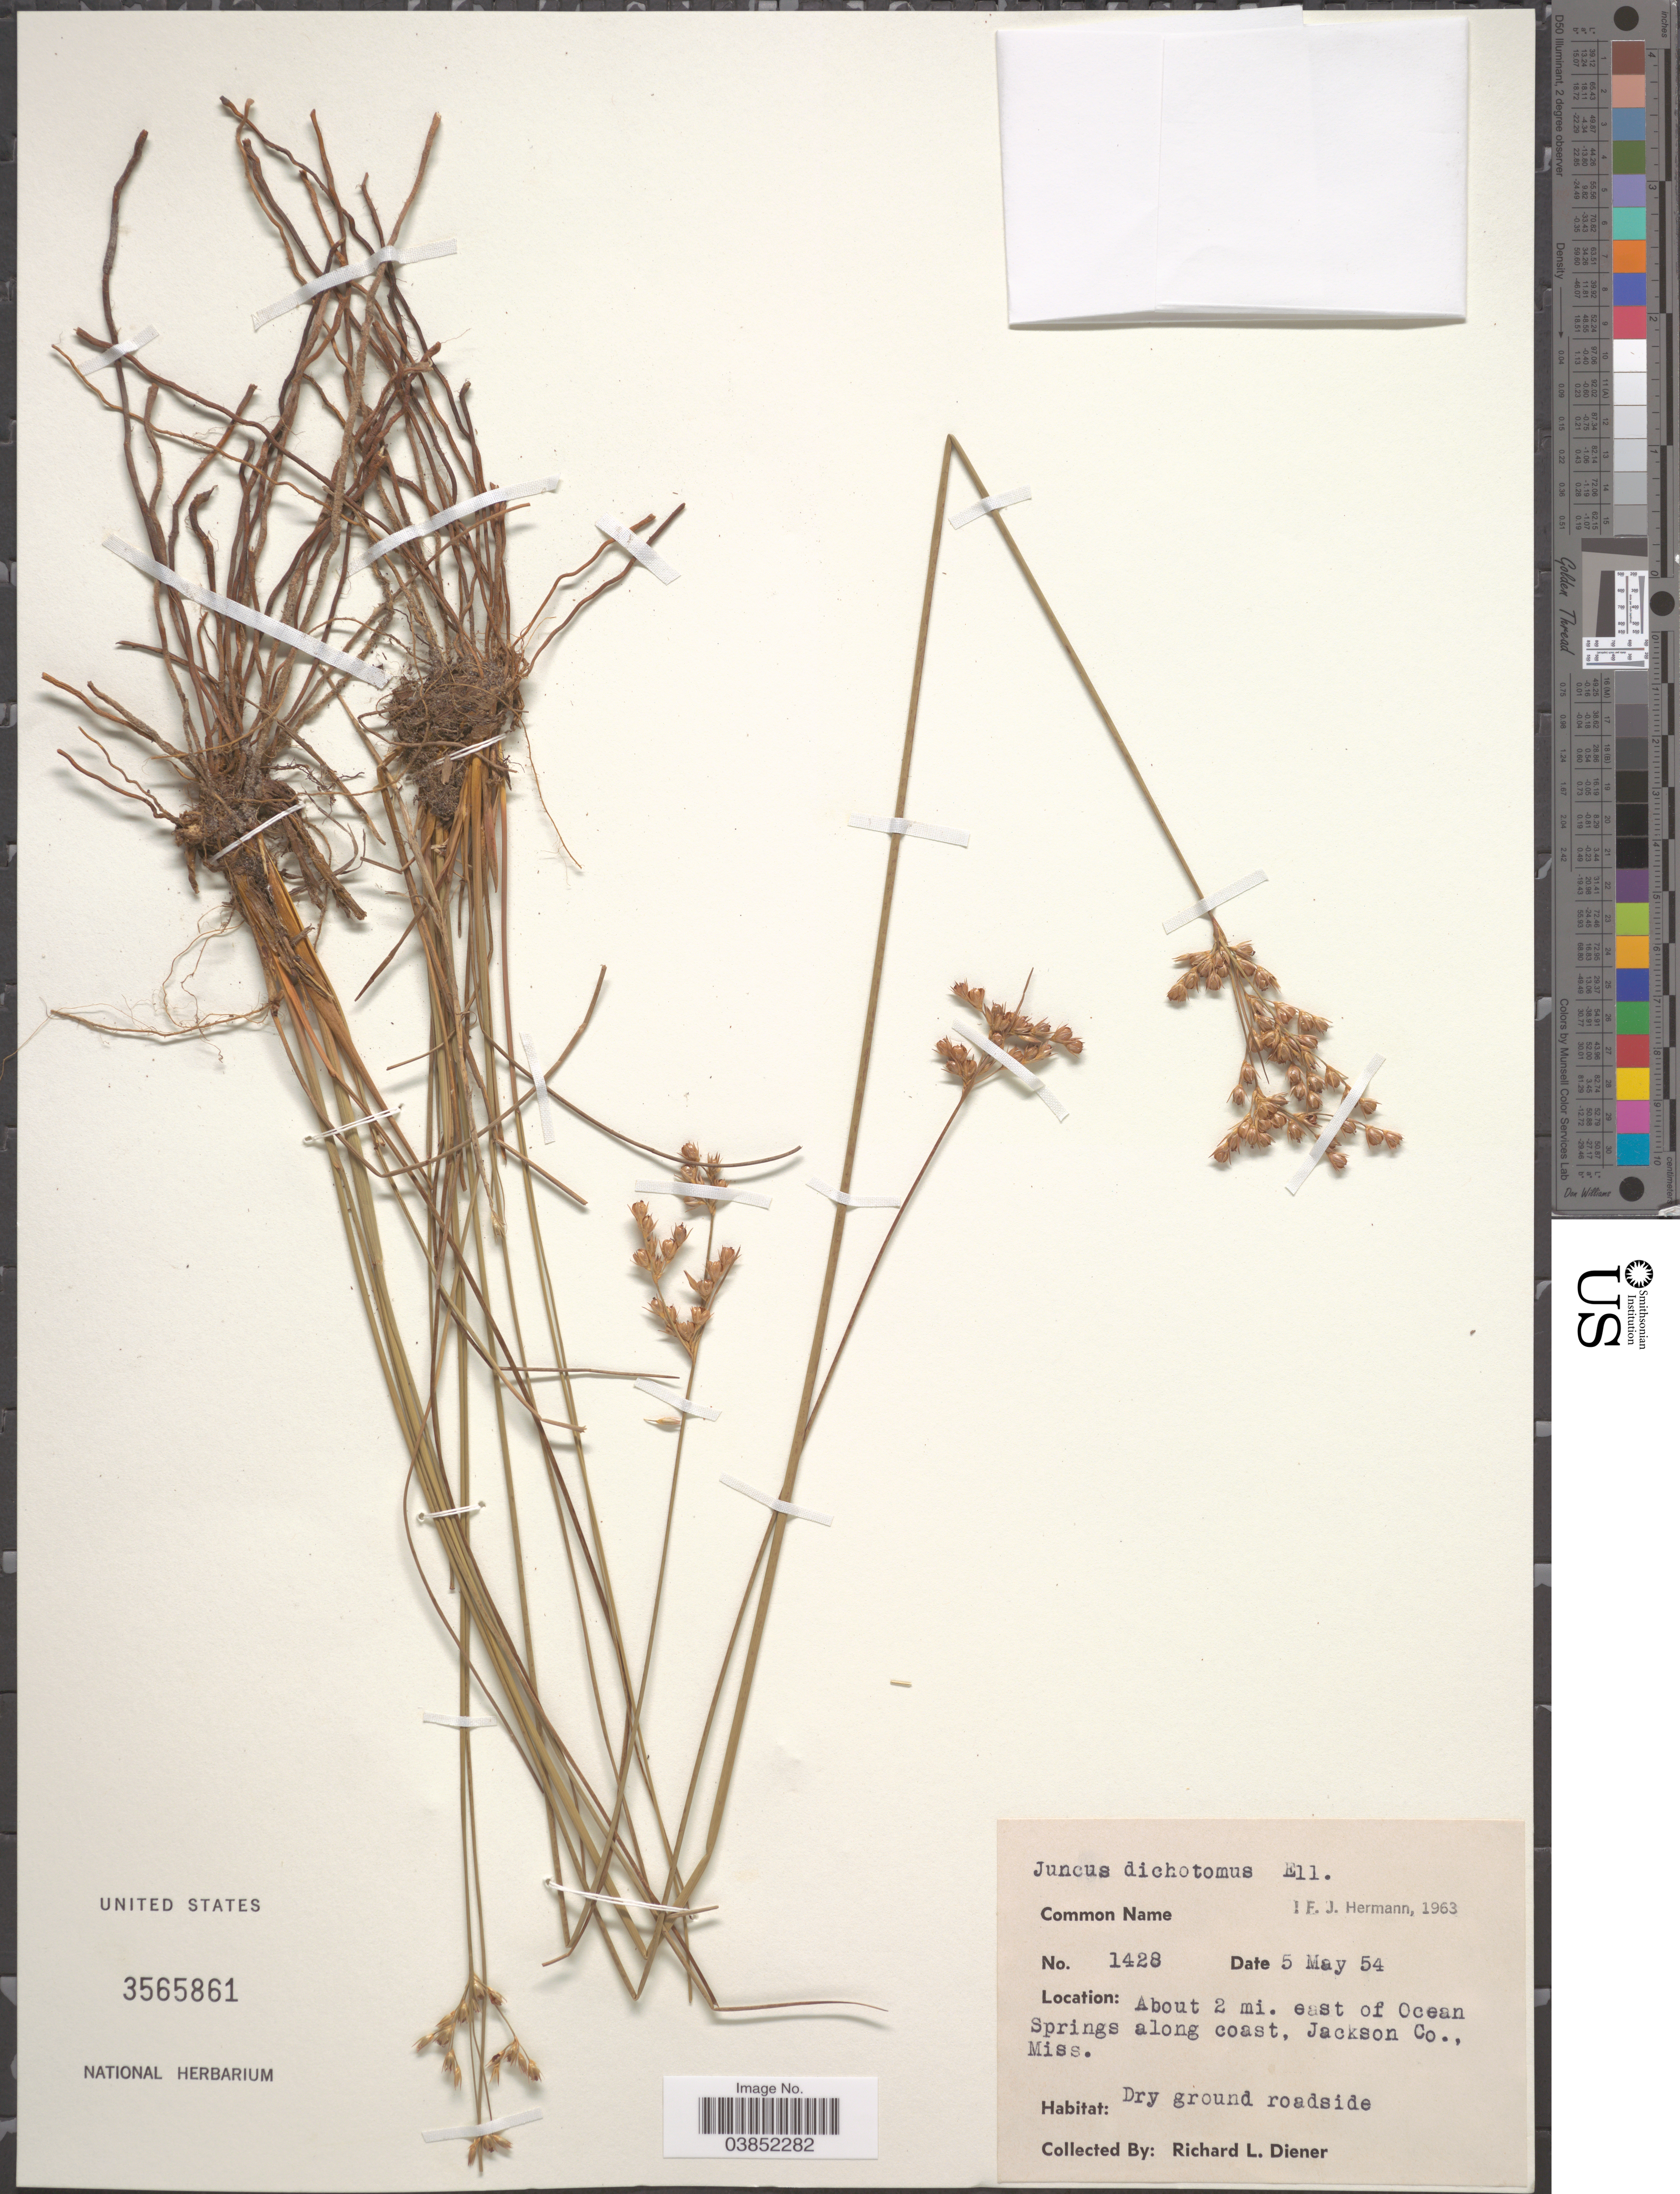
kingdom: Plantae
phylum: Tracheophyta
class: Liliopsida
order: Poales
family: Juncaceae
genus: Juncus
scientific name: Juncus dichotomus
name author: Elliott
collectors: R. Diener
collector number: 1428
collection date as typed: Transcribed d/m/y: 5/5/54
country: United States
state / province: Mississippi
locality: About 2 mi. east of Ocean Springs along coast, Jackson Co.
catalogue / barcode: US 3565861